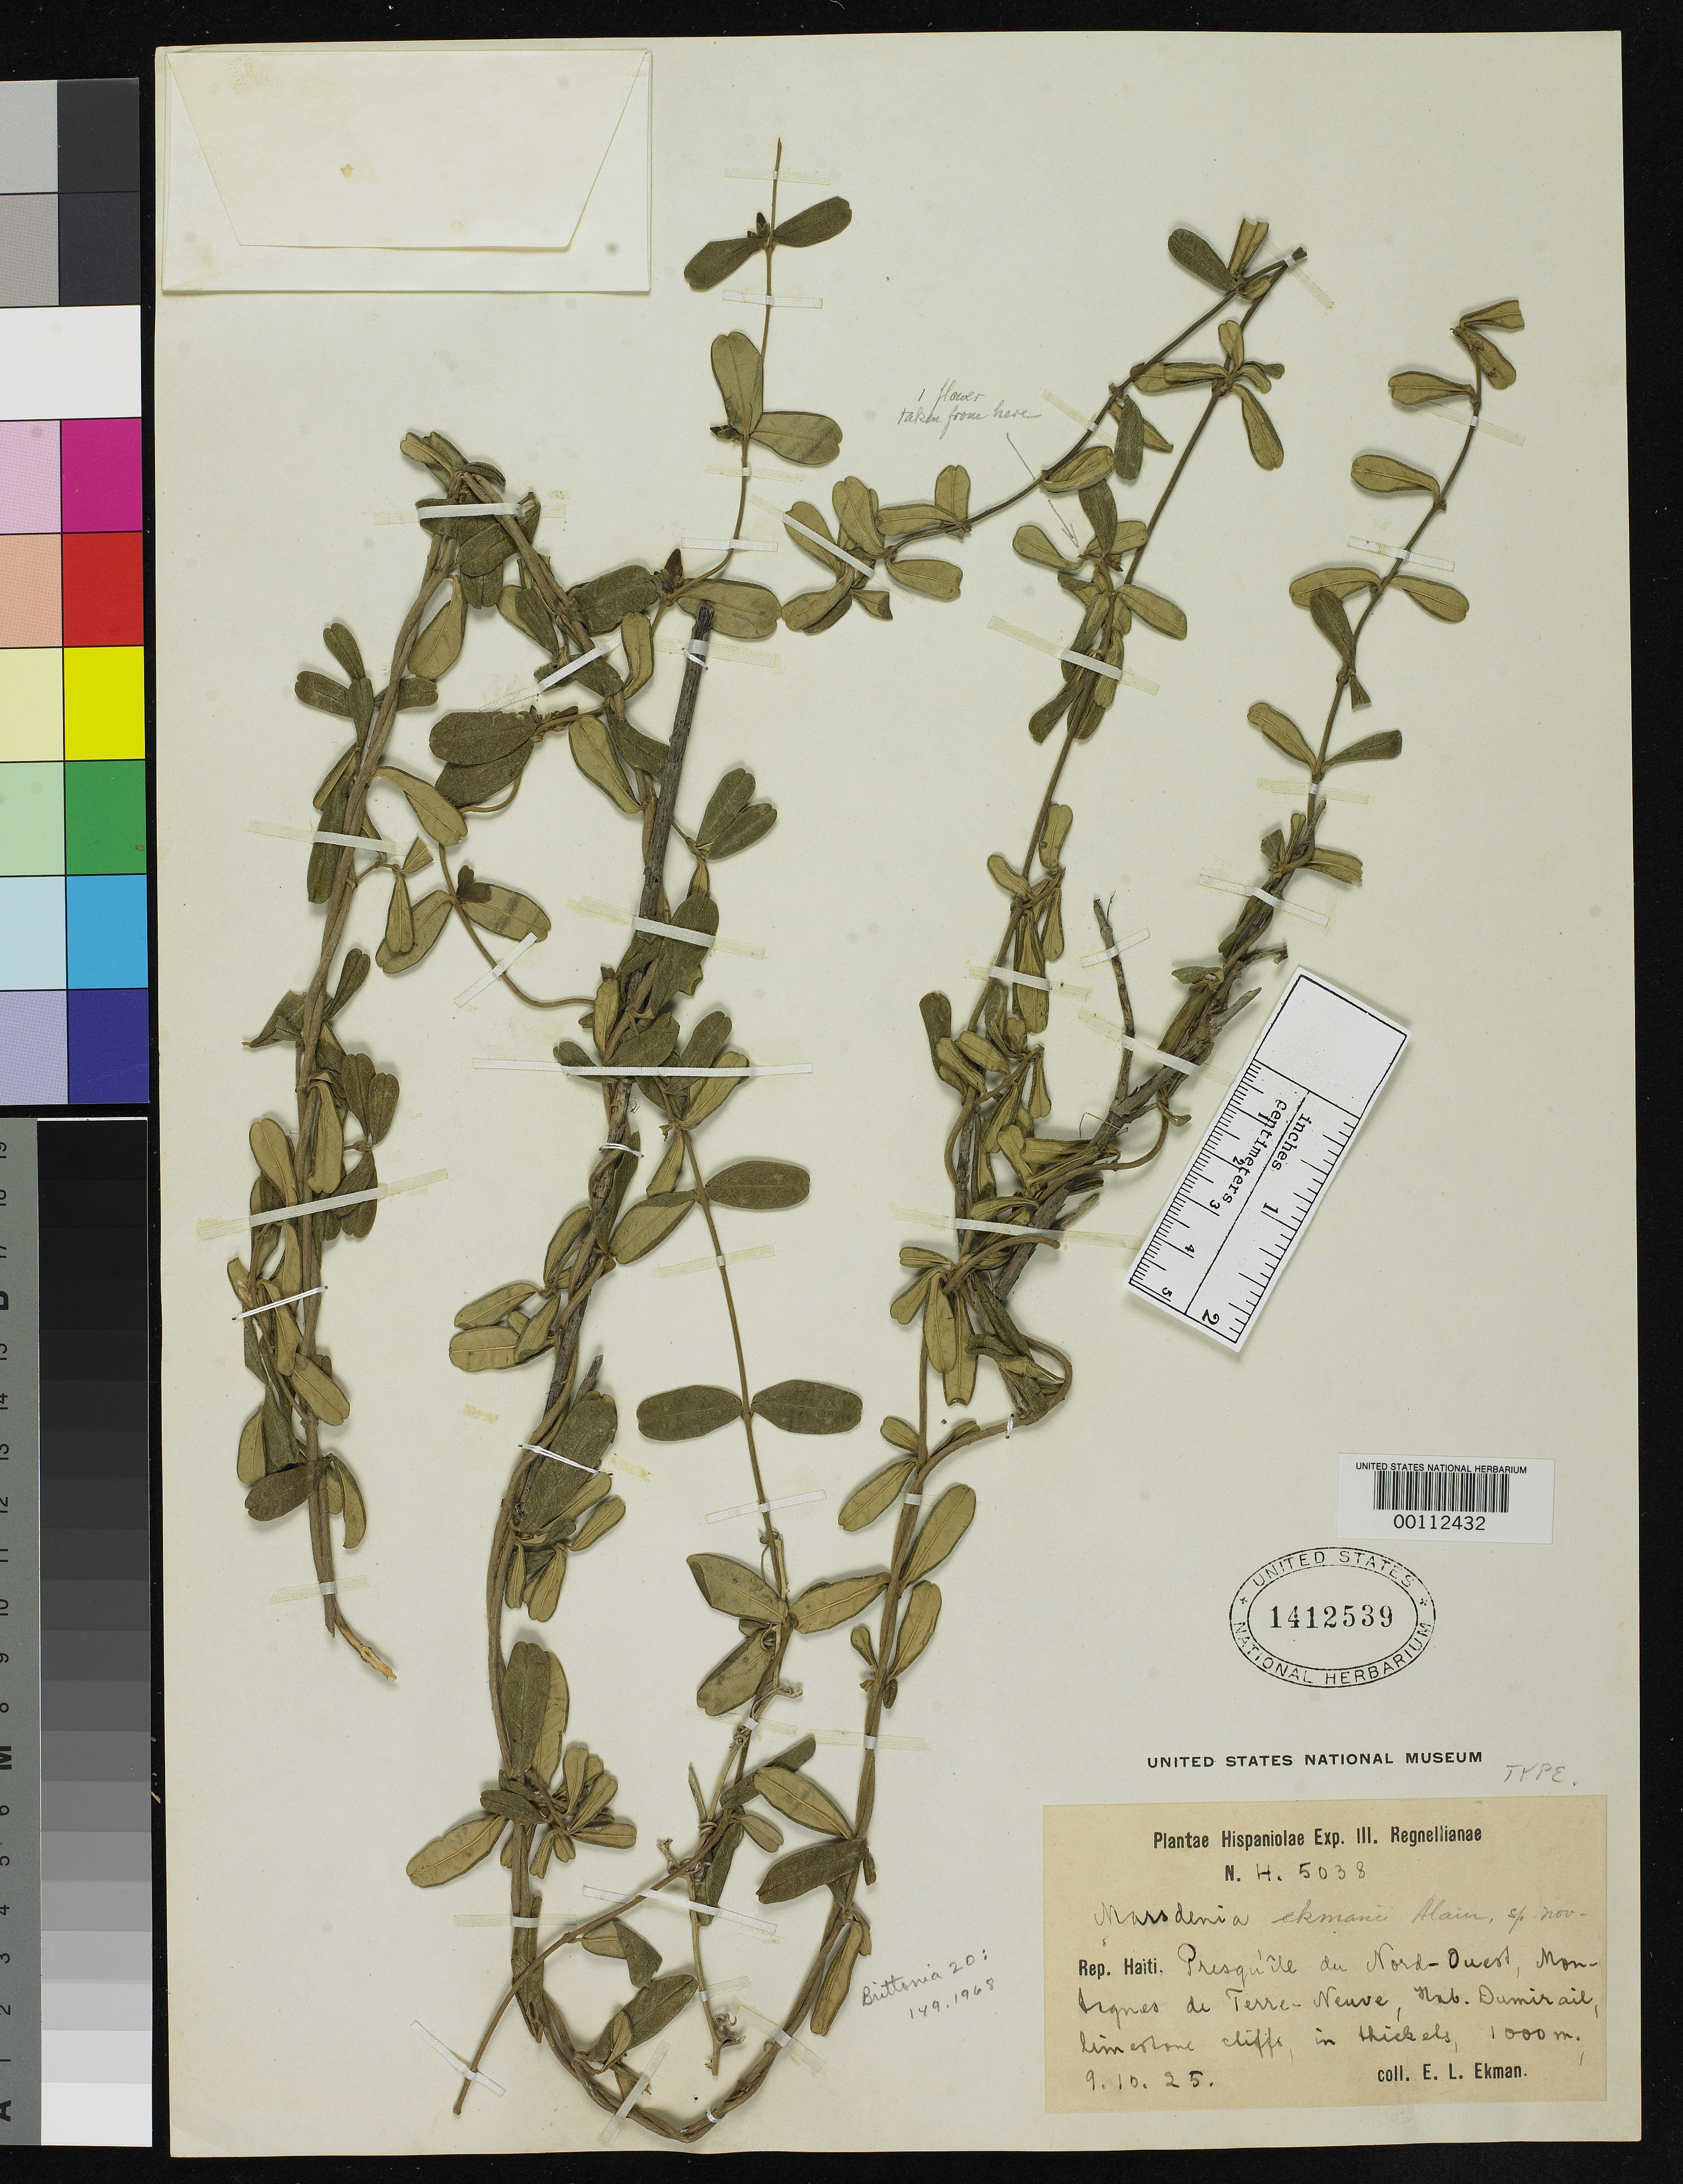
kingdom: Plantae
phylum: Tracheophyta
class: Magnoliopsida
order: Gentianales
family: Apocynaceae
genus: Marsdenia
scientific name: Marsdenia ekmanii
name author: Alain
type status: Holotype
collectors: E. L. Ekman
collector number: H 5038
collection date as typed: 09 Oct 1925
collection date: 1925-10-09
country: Haiti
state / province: Nord-Ouest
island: Hispaniola Island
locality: Presqu'ile du Nord-ouest.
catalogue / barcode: US 1412539